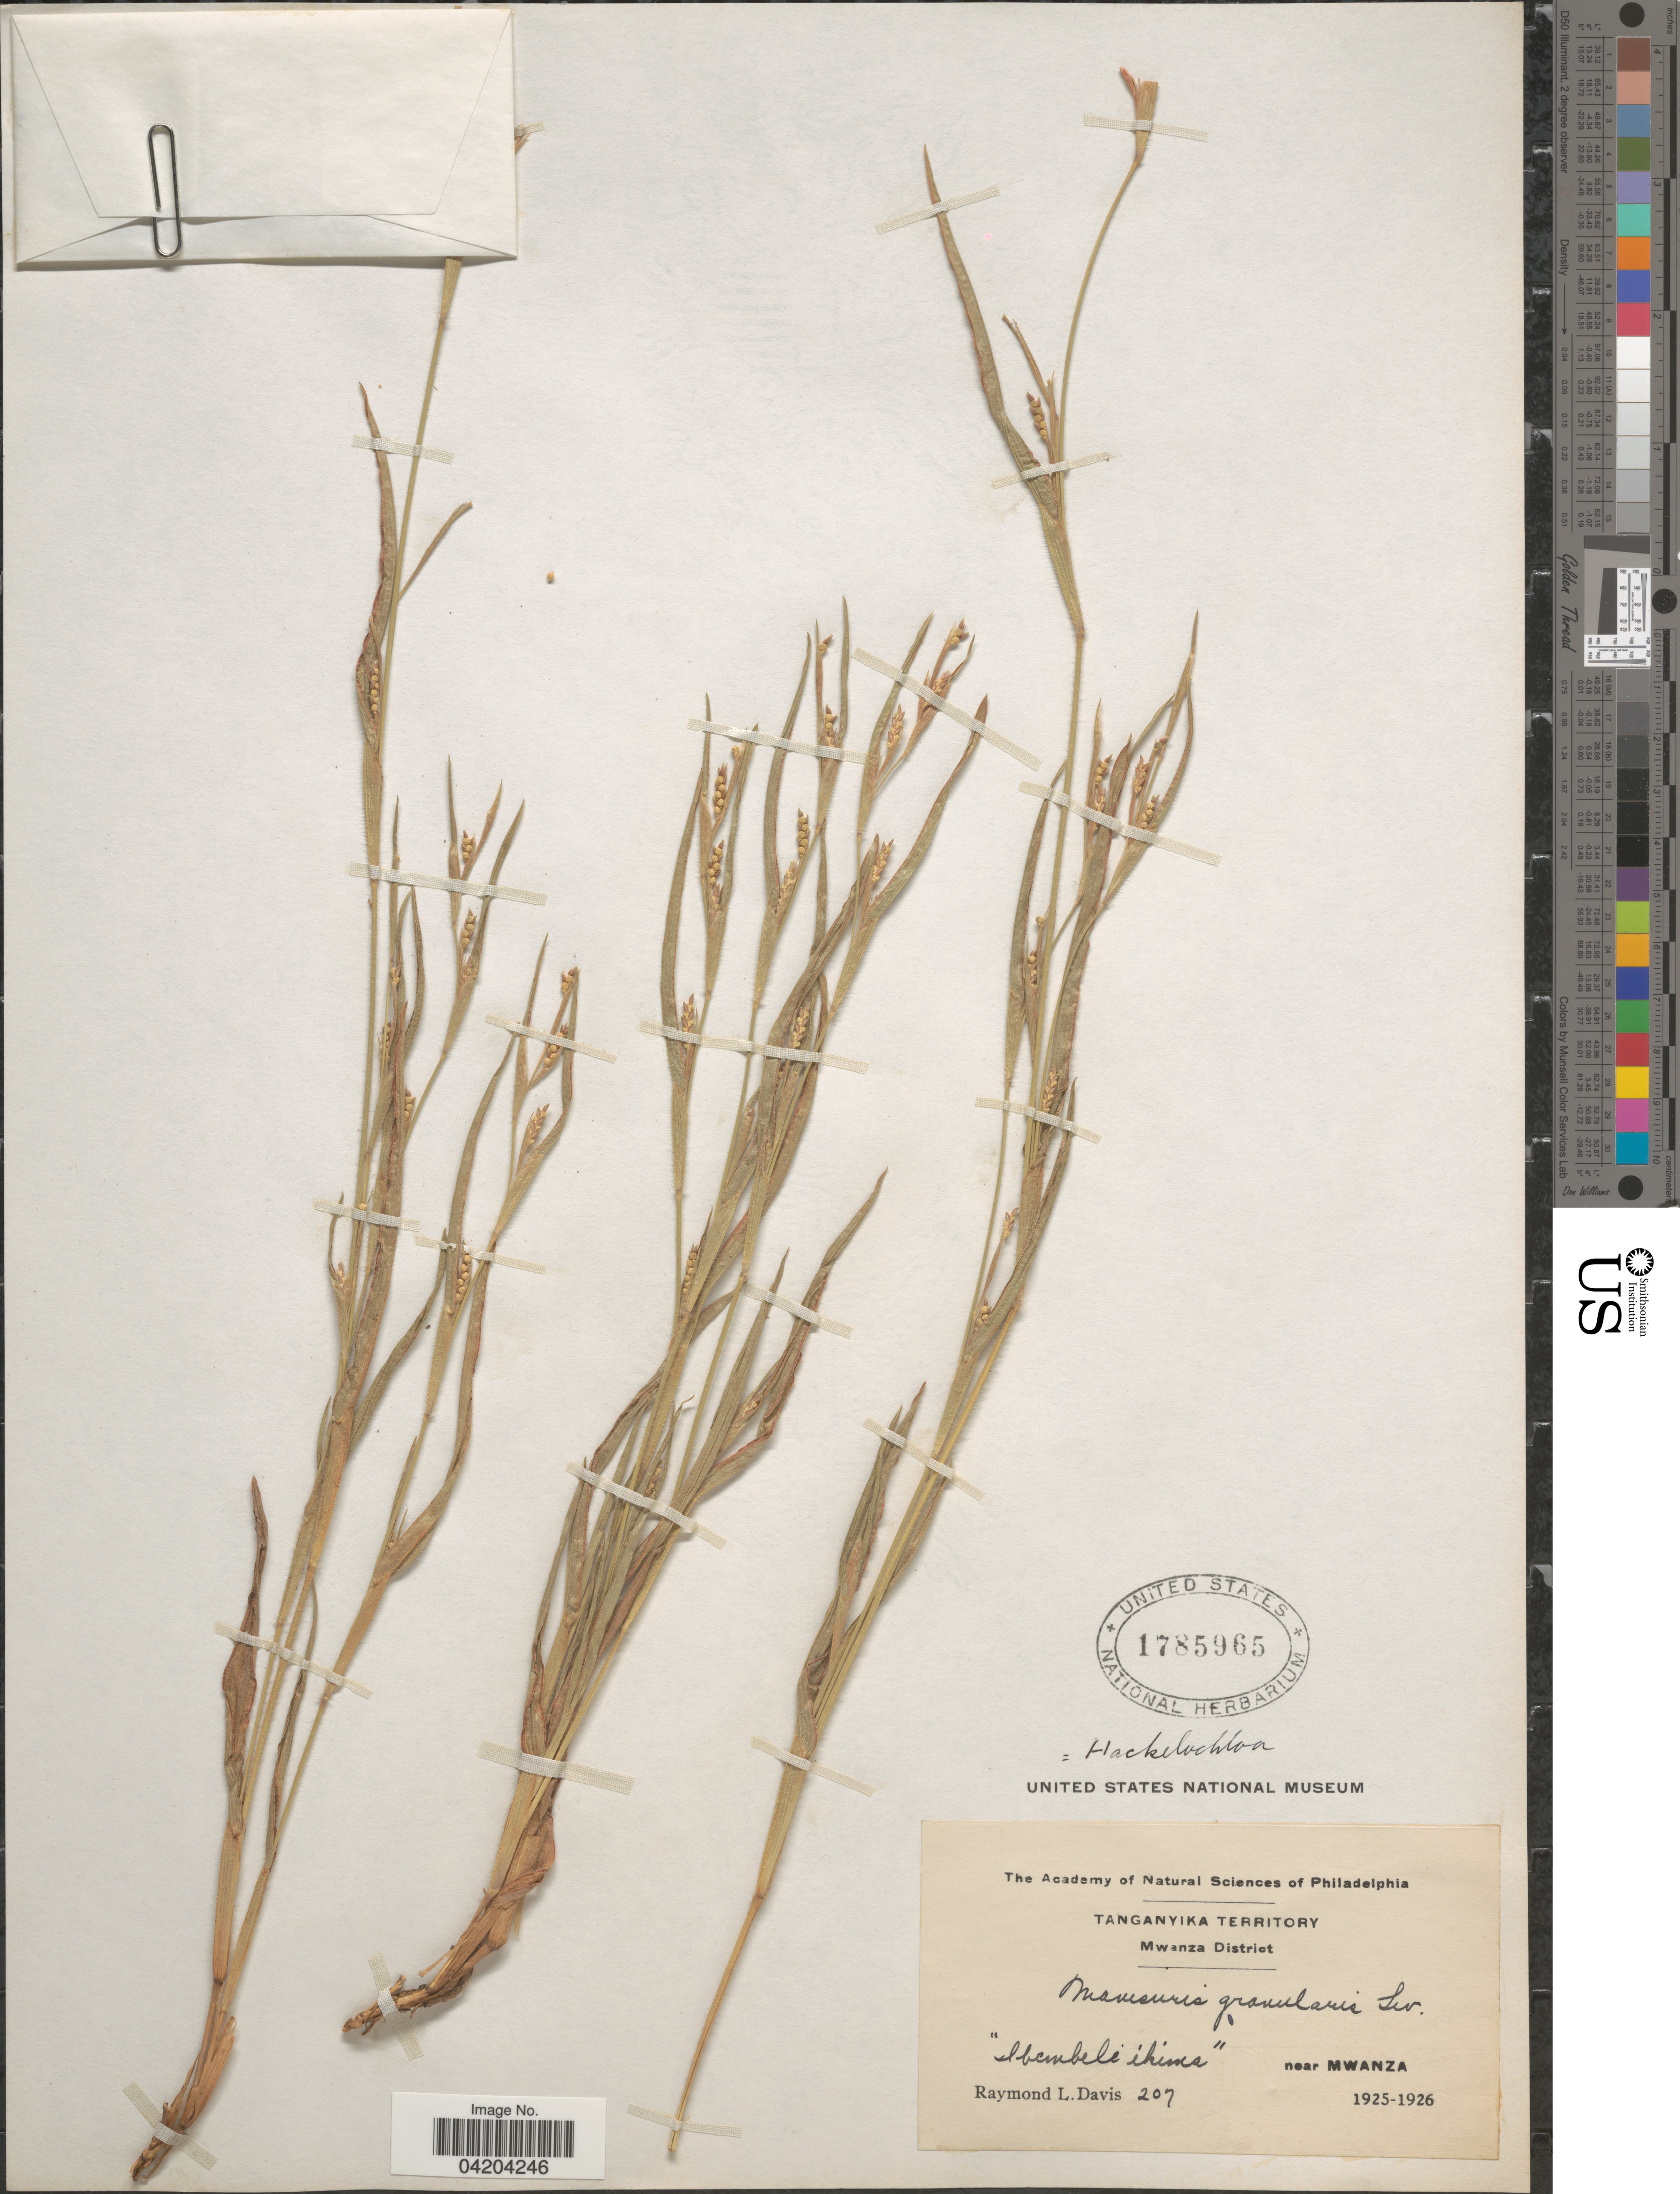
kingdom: Plantae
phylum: Tracheophyta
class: Liliopsida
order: Poales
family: Poaceae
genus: Mnesithea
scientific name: Mnesithea granularis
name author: (L.) de Koning & Sosef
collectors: R. Davis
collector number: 207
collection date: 1925/1926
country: Tanzania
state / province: Mwanza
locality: Tanganyika Territory. Mwanza District. Near Mwanza.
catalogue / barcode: US 1785965